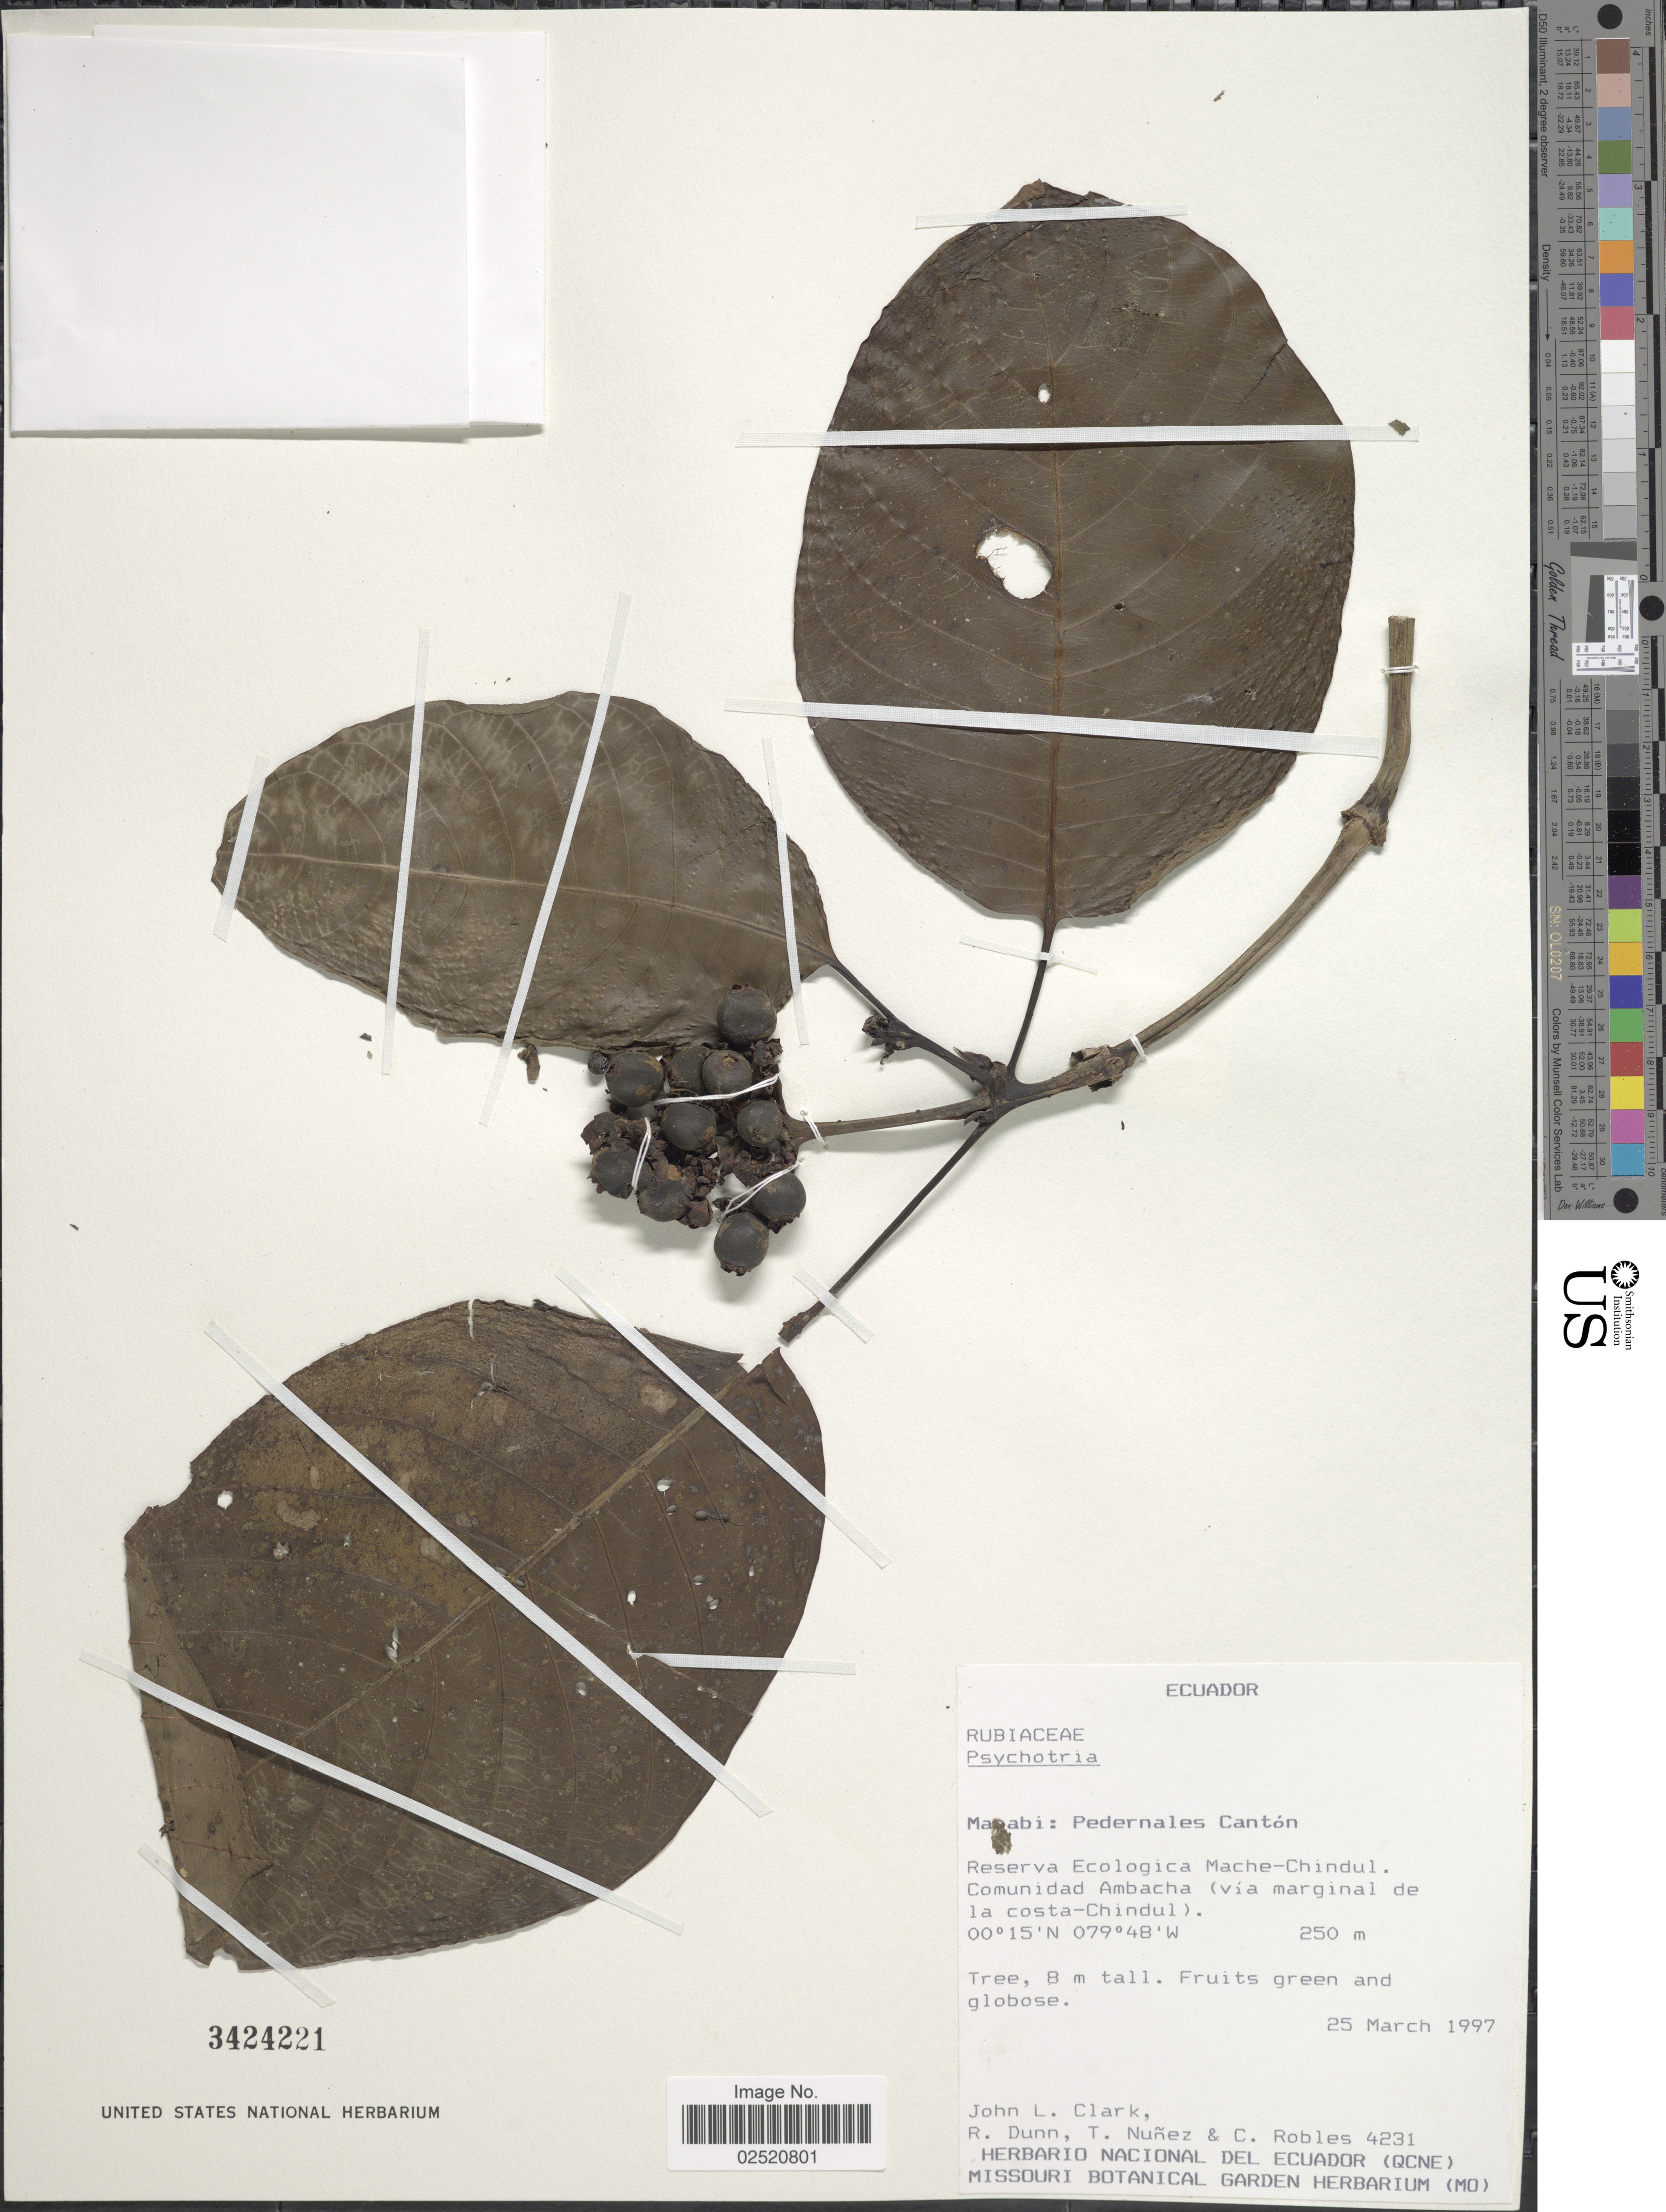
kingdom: Plantae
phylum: Tracheophyta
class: Magnoliopsida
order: Gentianales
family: Rubiaceae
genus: Psychotria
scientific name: Psychotria sp.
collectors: J. L. Clark, R. Dunn, T. Núñez & C. Robles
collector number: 4231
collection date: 1997-03-25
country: Ecuador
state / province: Manabí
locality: Reserva Ecologica Mache-Chindul, Comunidad Ambacha (via marginal de la costa-Chindul)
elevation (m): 250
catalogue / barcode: US 3424221